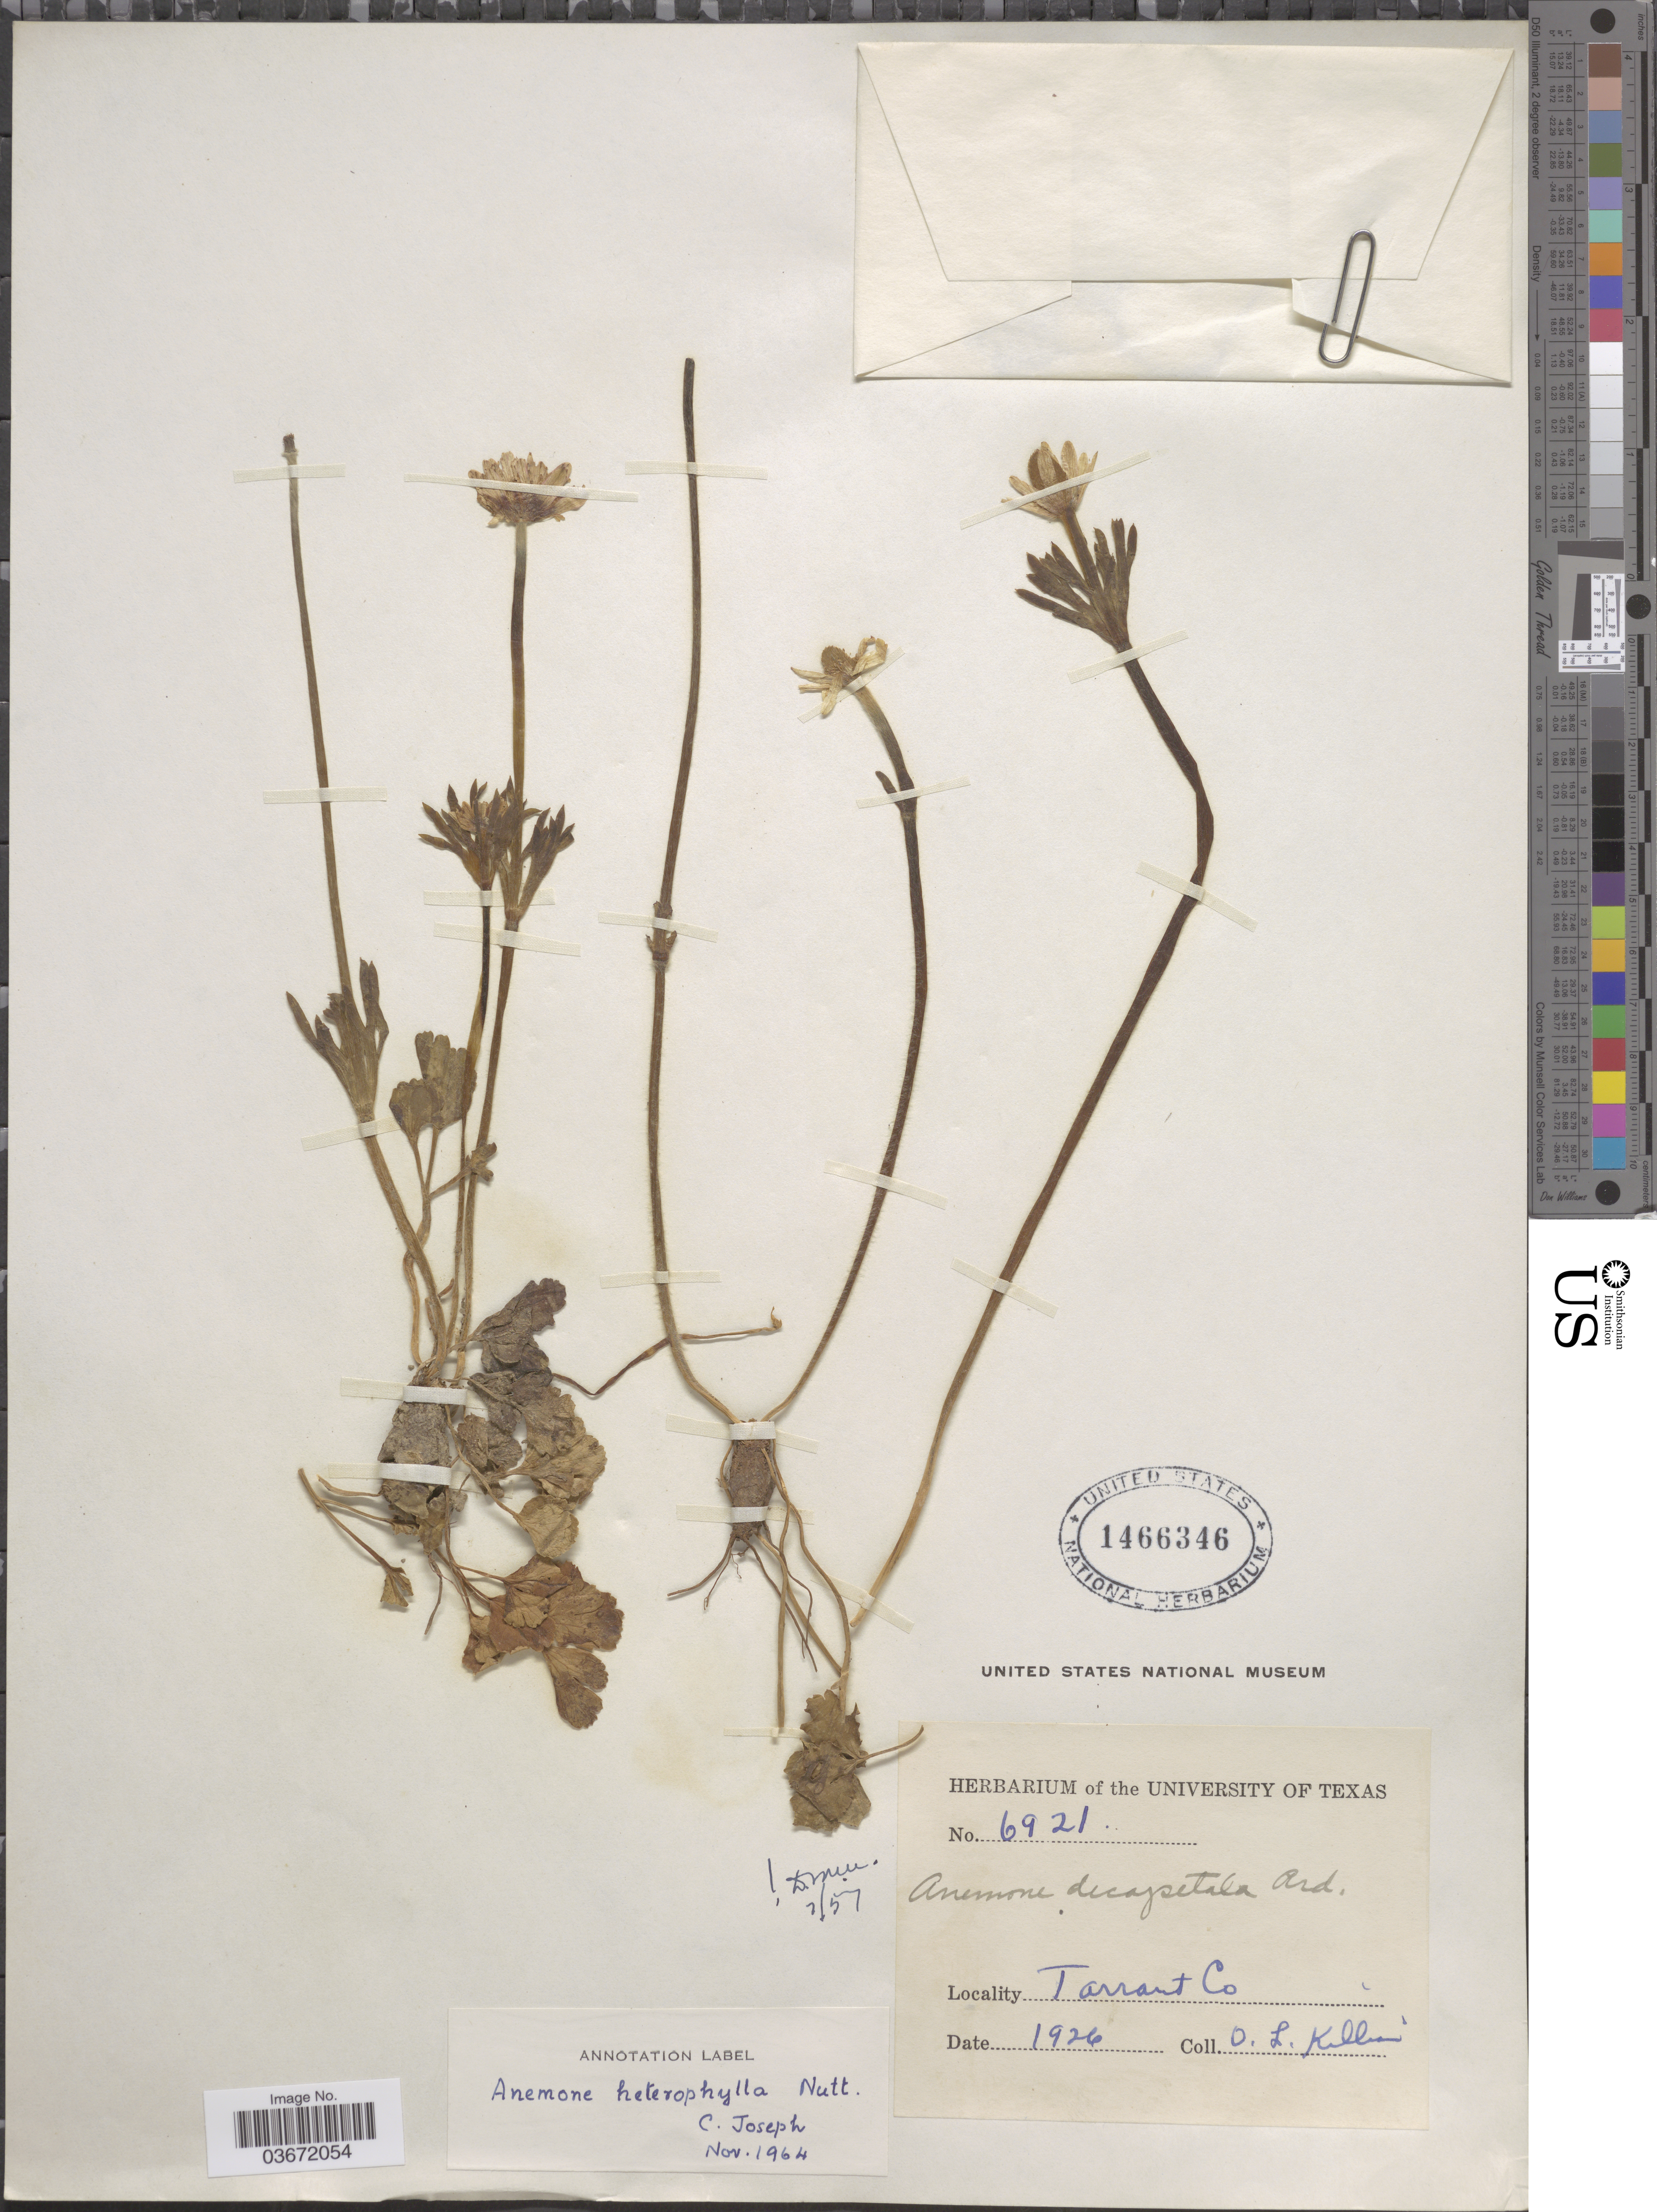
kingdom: Plantae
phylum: Tracheophyta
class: Magnoliopsida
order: Ranunculales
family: Ranunculaceae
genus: Anemone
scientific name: Anemone heterophylla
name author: Nutt. & Alph. Wood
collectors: O. Killian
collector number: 6921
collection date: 1926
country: United States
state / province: Texas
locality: Tarrant Co.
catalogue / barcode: US 1466346